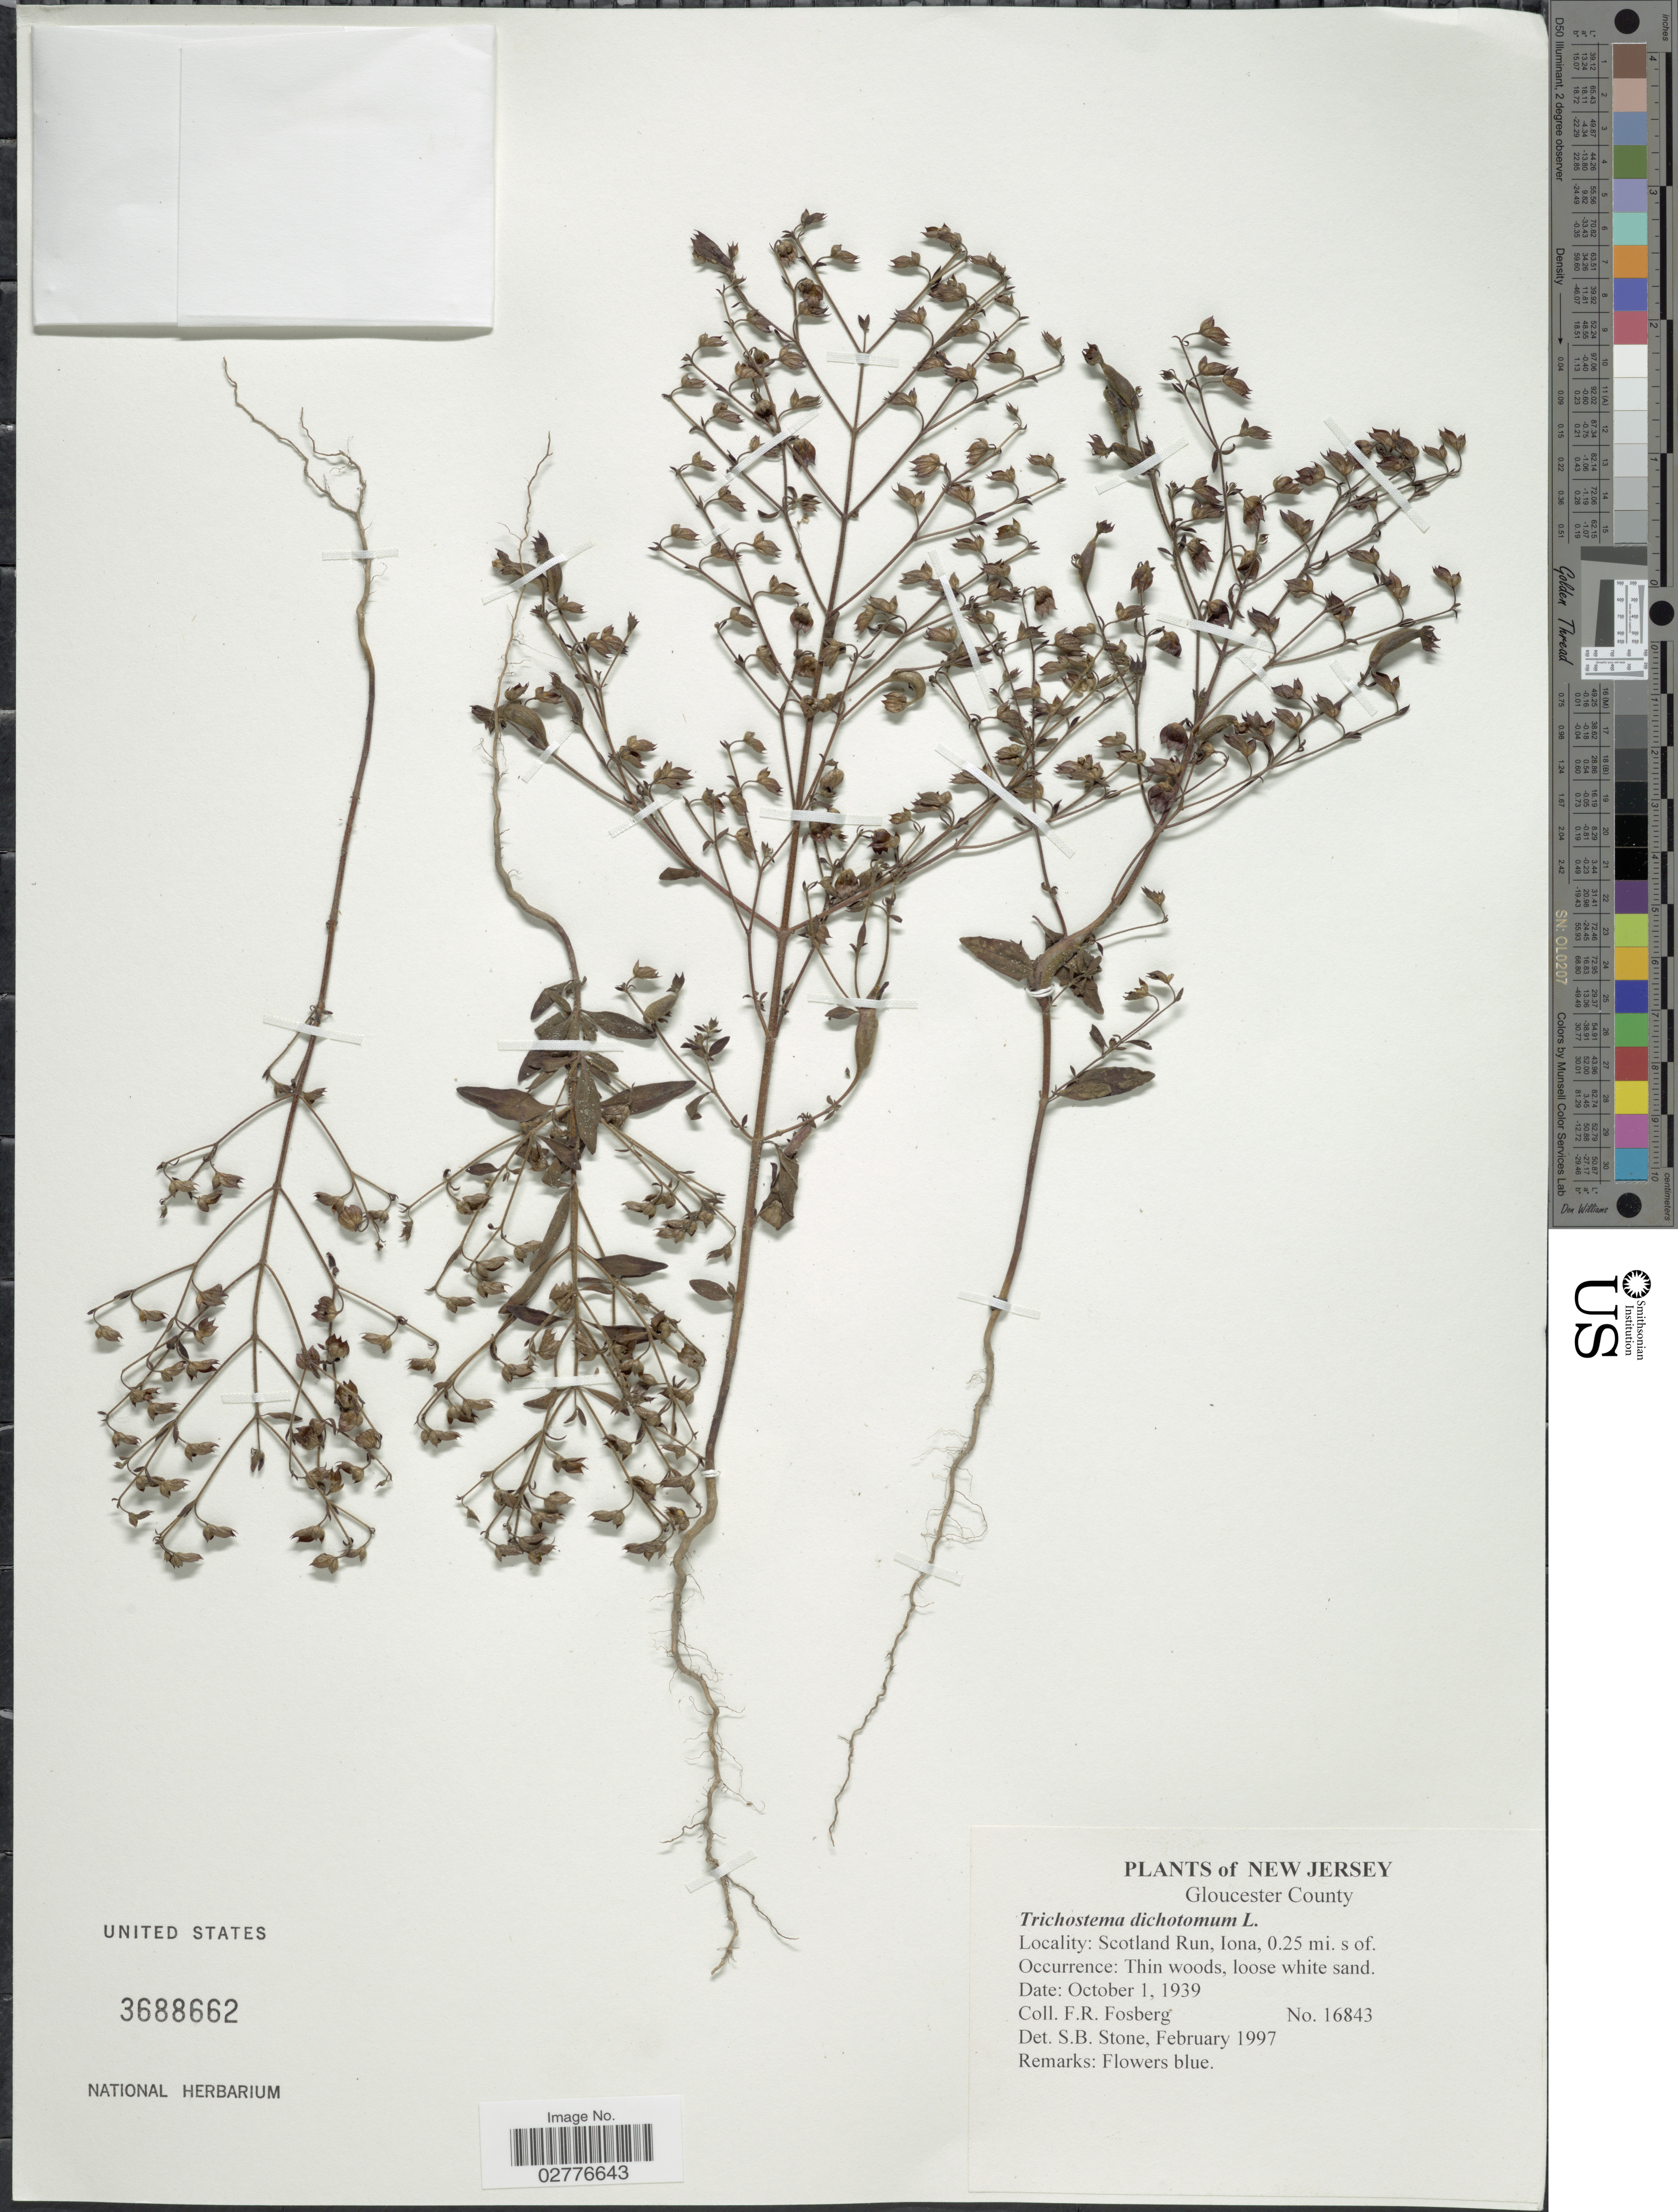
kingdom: Plantae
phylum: Tracheophyta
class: Magnoliopsida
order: Lamiales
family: Lamiaceae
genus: Trichostema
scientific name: Trichostema dichotomum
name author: L.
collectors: F. R. Fosberg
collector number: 16843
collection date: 1939-10-01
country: United States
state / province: New Jersey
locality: Gloucester County. Scotland Run, Iona, 0.25 mi. s of.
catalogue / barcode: US 3688662